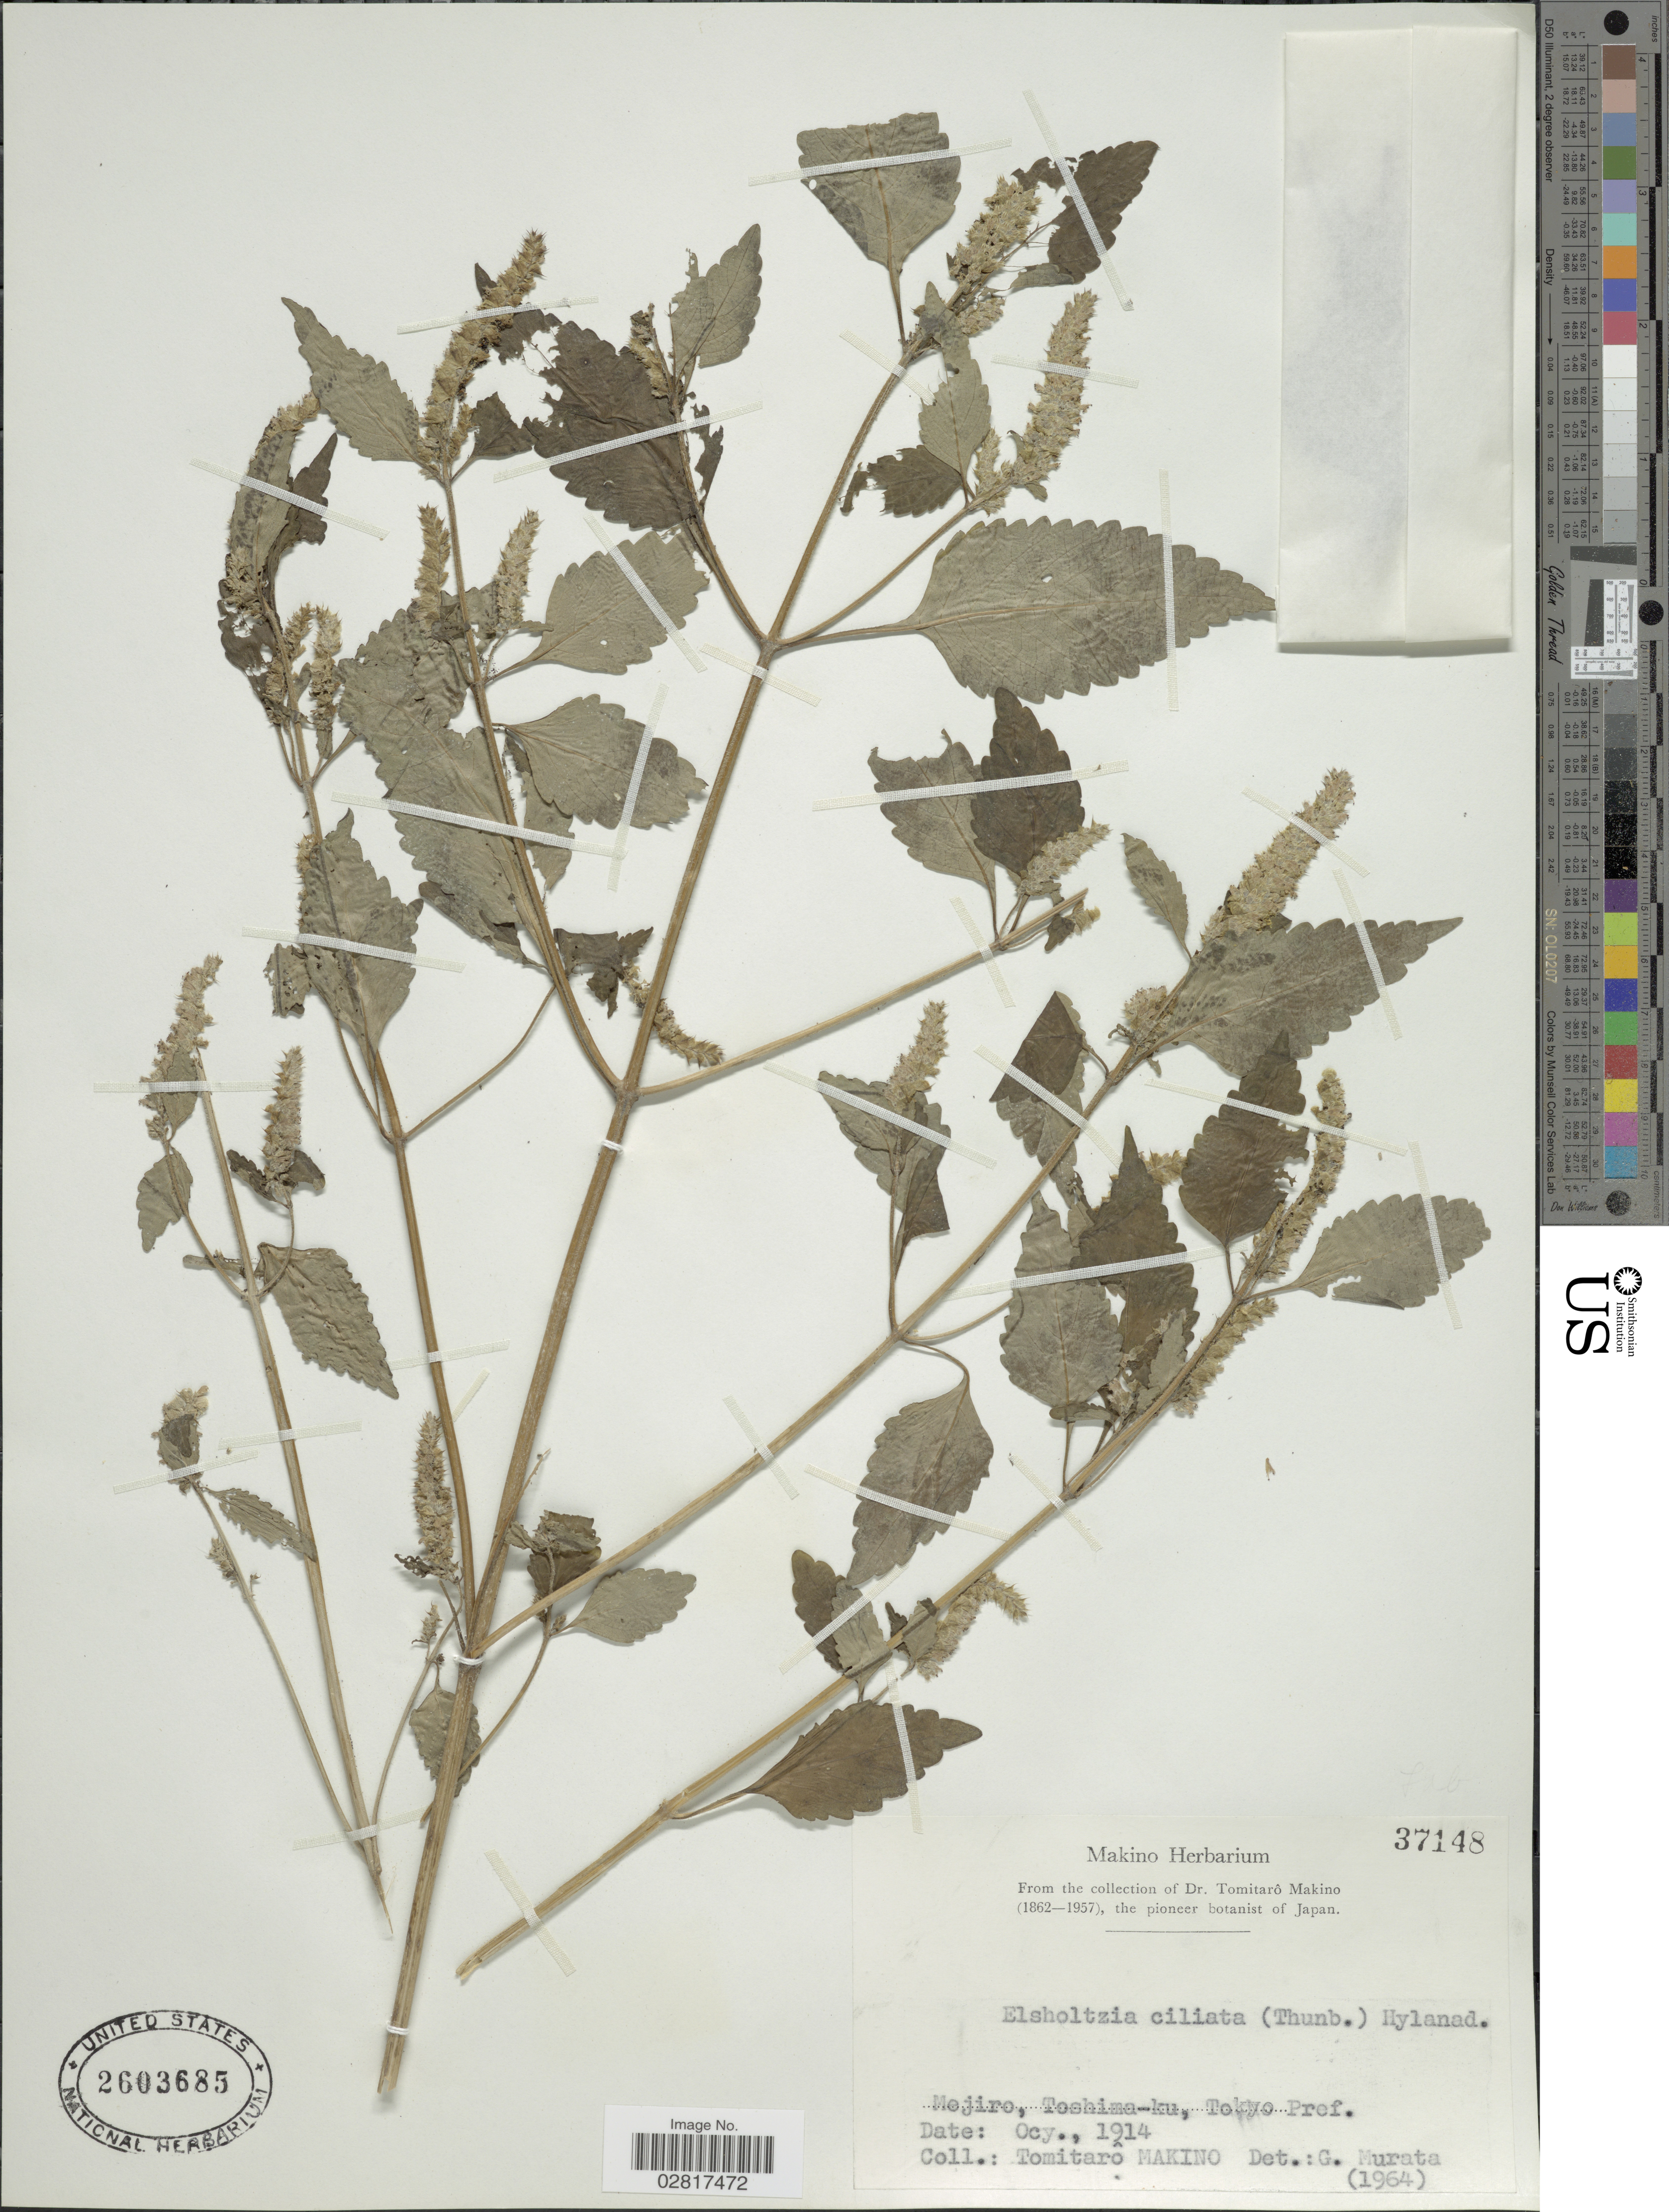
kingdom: Plantae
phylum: Tracheophyta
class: Magnoliopsida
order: Lamiales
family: Lamiaceae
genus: Elsholtzia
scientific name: Elsholtzia ciliata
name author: (Thunb.) Hyl.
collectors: T. Makino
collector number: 37148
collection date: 1914-10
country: Japan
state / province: Tokyo, Federal City of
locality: Mejiro, Toshima-ku, Tokyo Pref.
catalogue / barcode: US 2603685